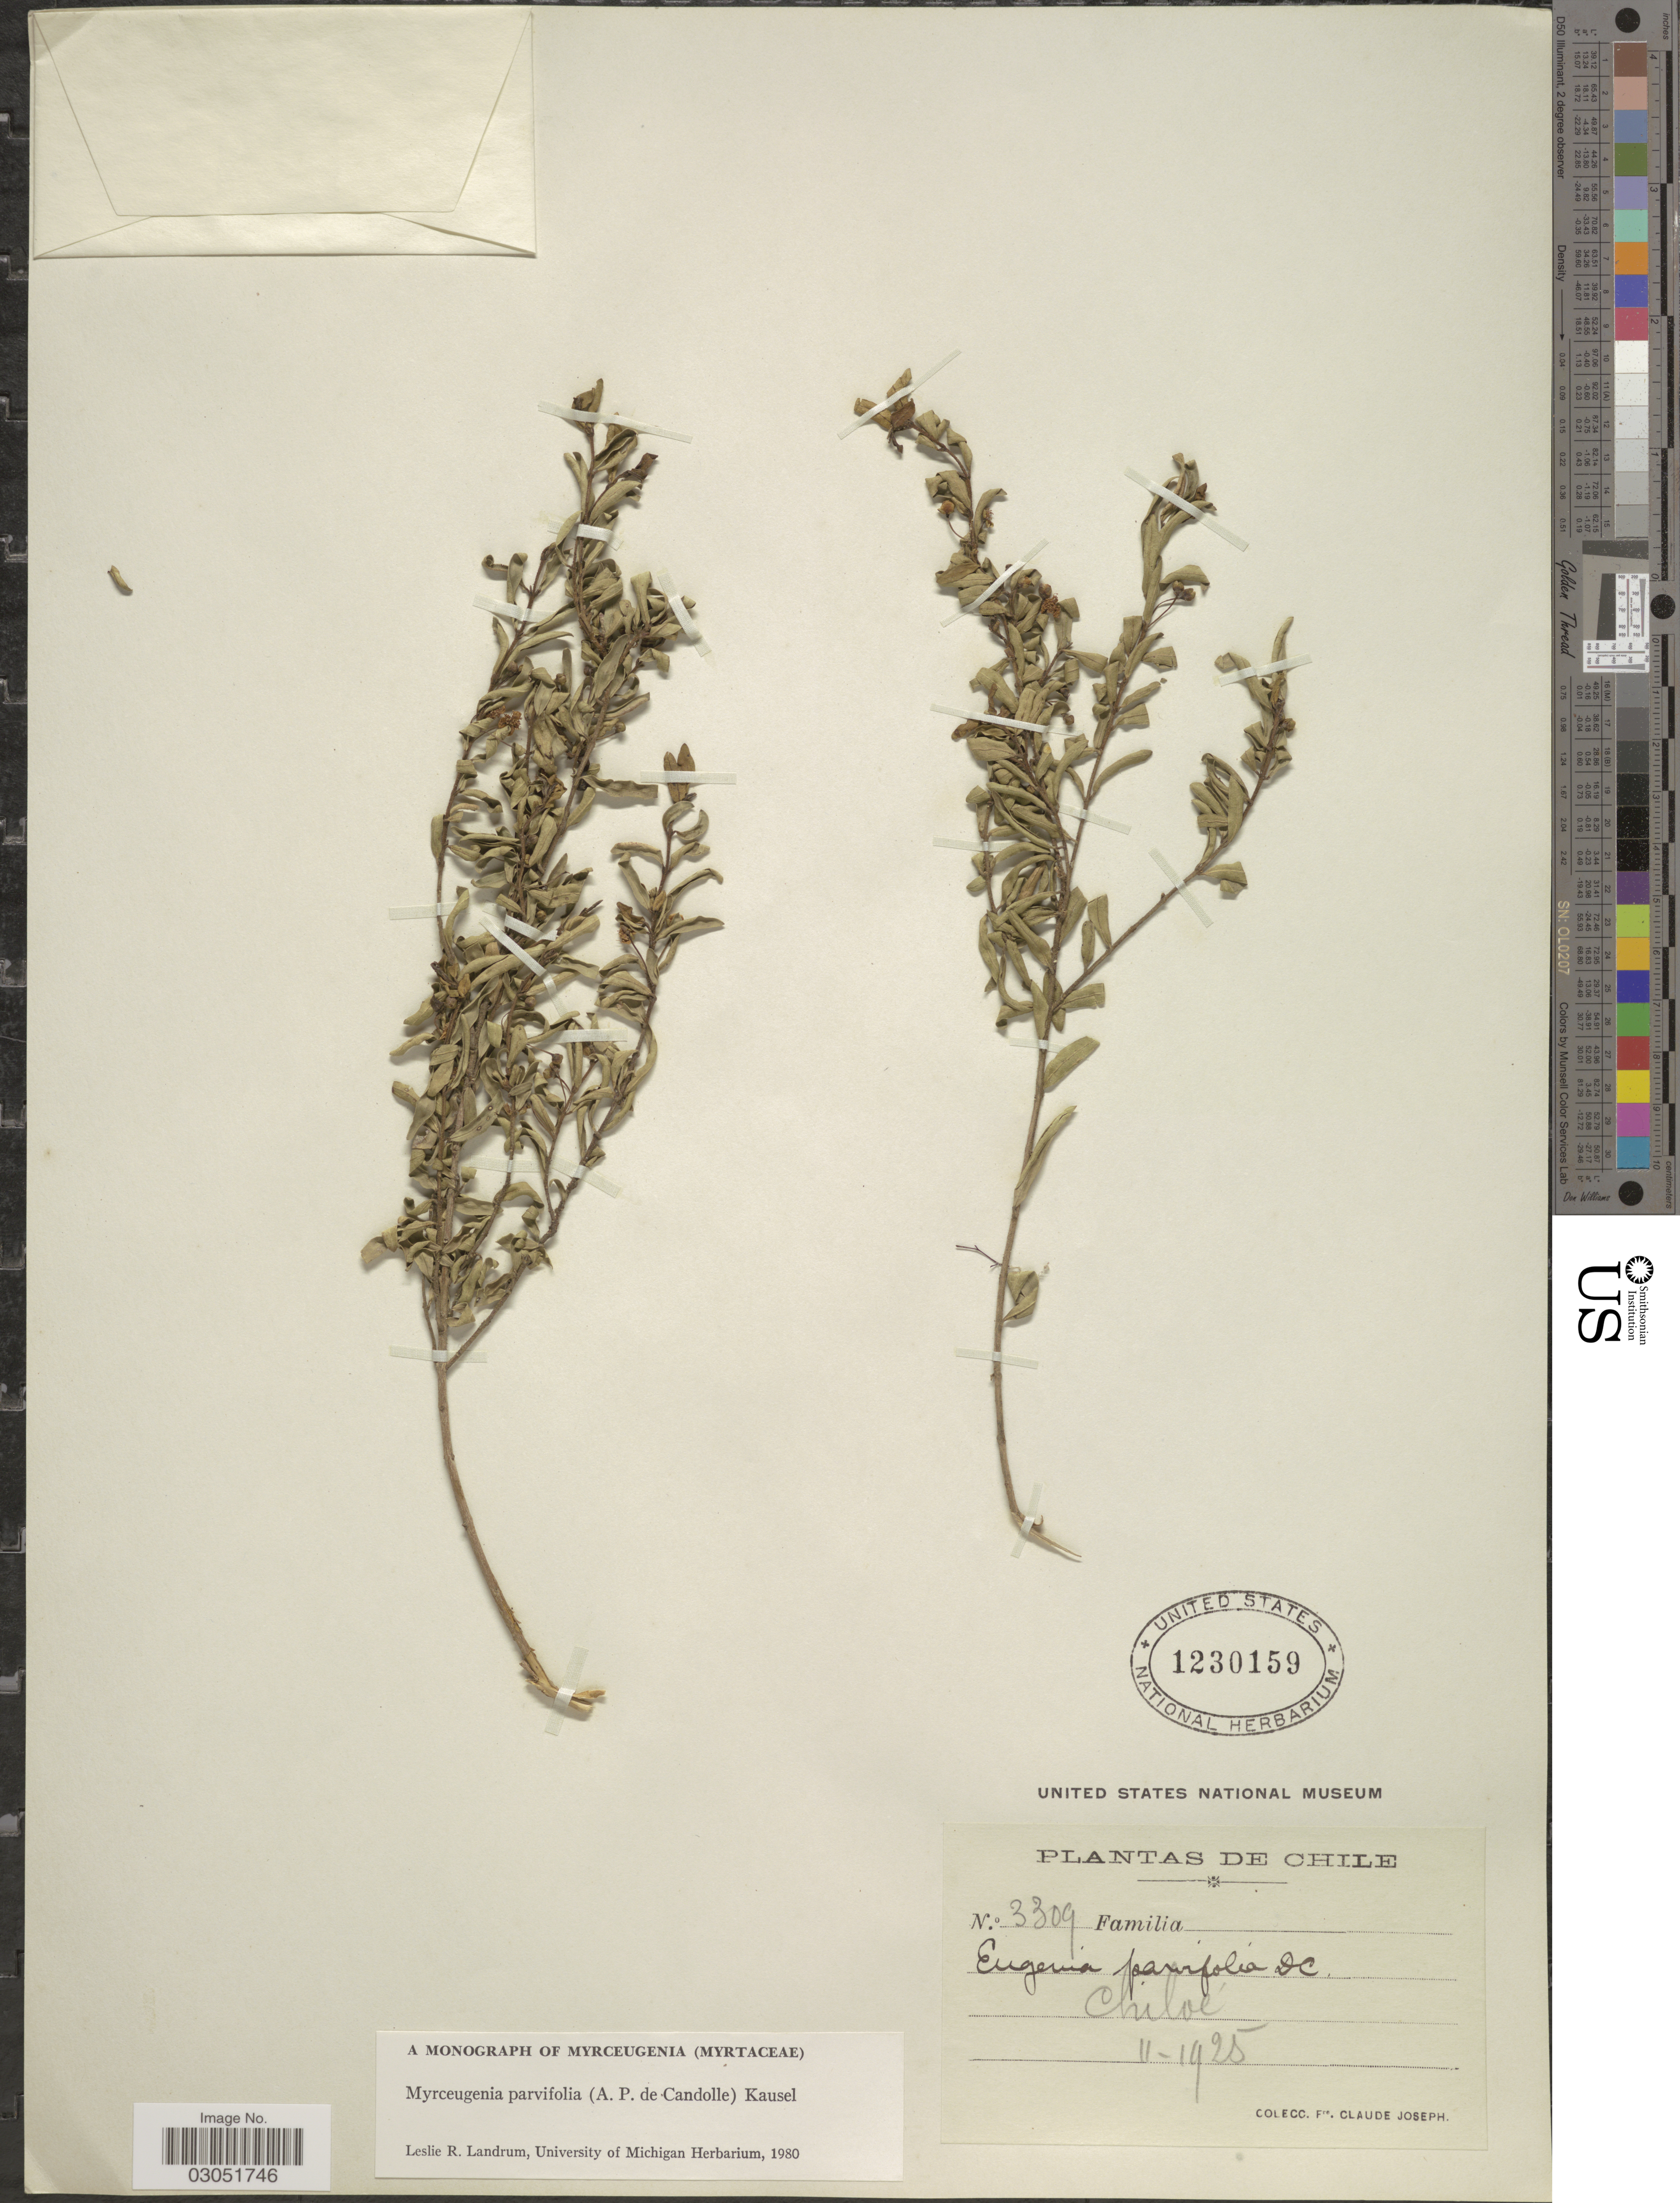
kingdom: Plantae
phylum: Tracheophyta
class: Magnoliopsida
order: Myrtales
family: Myrtaceae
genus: Myrceugenia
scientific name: Myrceugenia parvifolia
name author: (DC.) Kausel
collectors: Bro. Claude-Joseph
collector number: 3309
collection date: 1925-11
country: Chile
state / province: Arica y Parinacota (XV)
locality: Chiloé.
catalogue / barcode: US 1230159